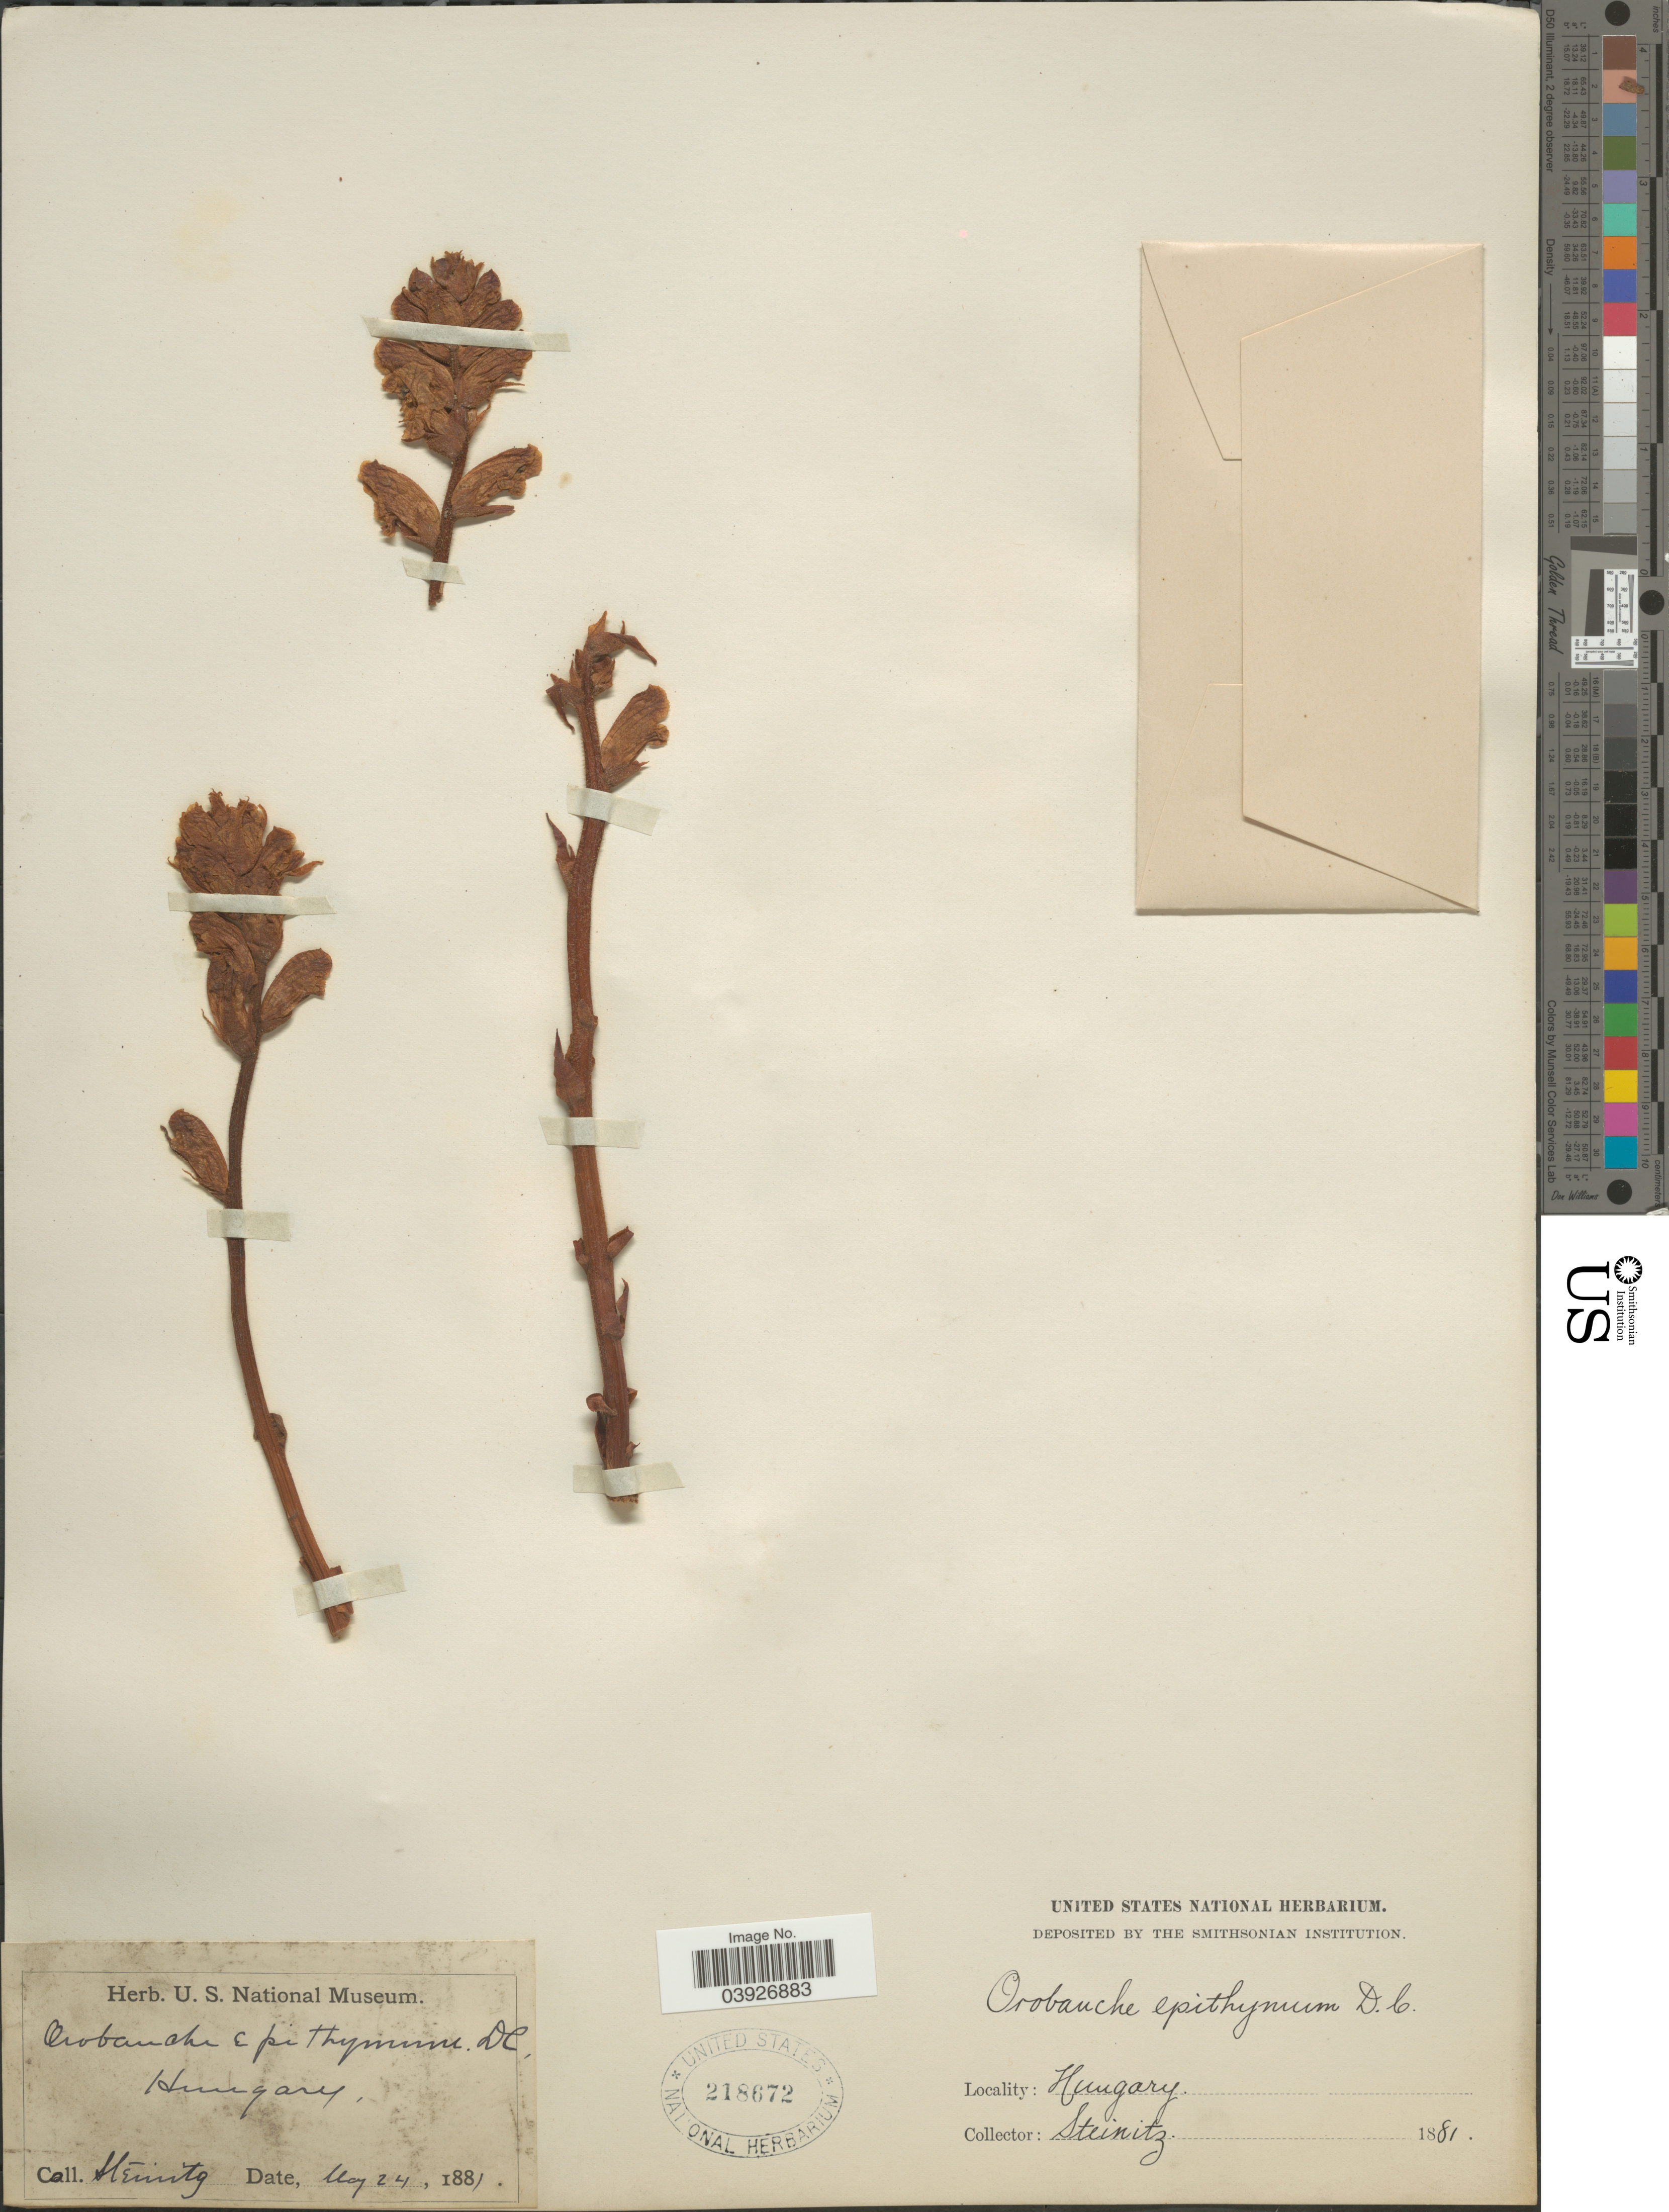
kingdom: Plantae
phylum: Tracheophyta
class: Magnoliopsida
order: Lamiales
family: Orobanchaceae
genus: Orobanche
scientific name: Orobanche epithymum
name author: DC.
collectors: -. Steinitz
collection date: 1881-05-24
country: Hungary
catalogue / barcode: US 218672